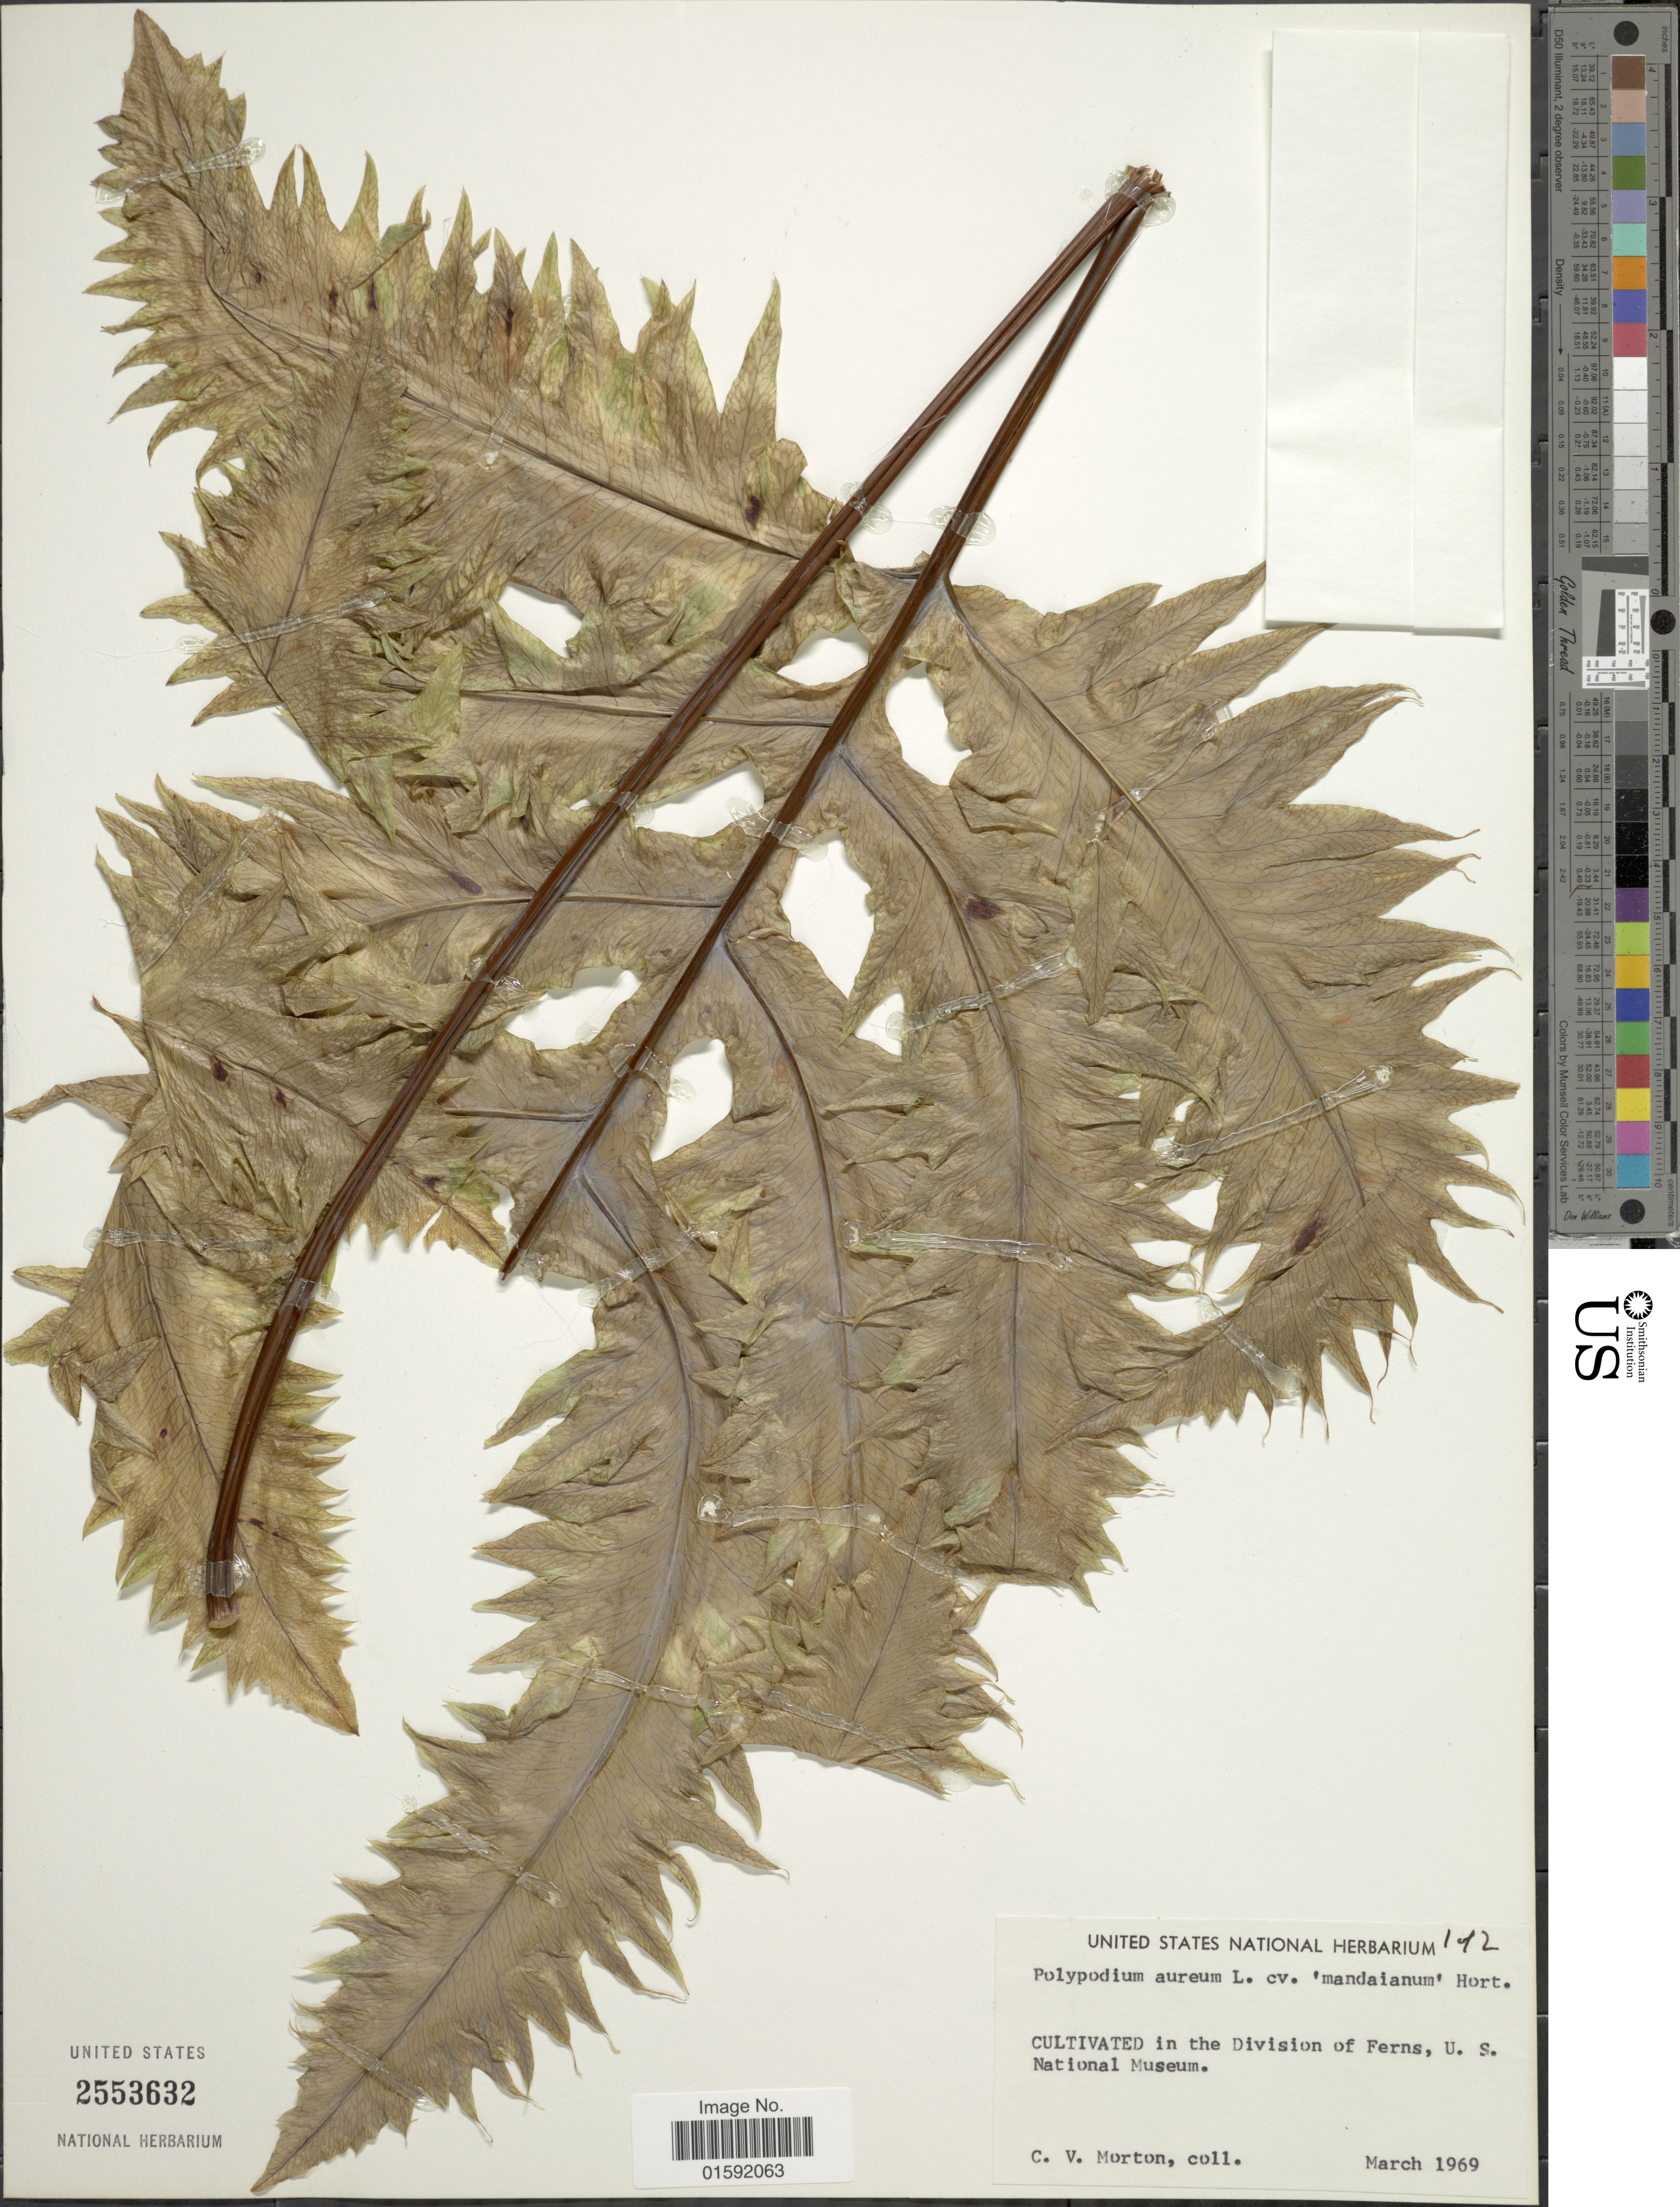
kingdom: Plantae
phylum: Tracheophyta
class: Polypodiopsida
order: Polypodiales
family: Polypodiaceae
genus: Phlebodium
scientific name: Phlebodium aureum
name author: (L.) J. Sm.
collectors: C. V. Morton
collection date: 1969-03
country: United States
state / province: District of Columbia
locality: In the Division of Ferns, U.S. National Museum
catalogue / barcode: US 2553632